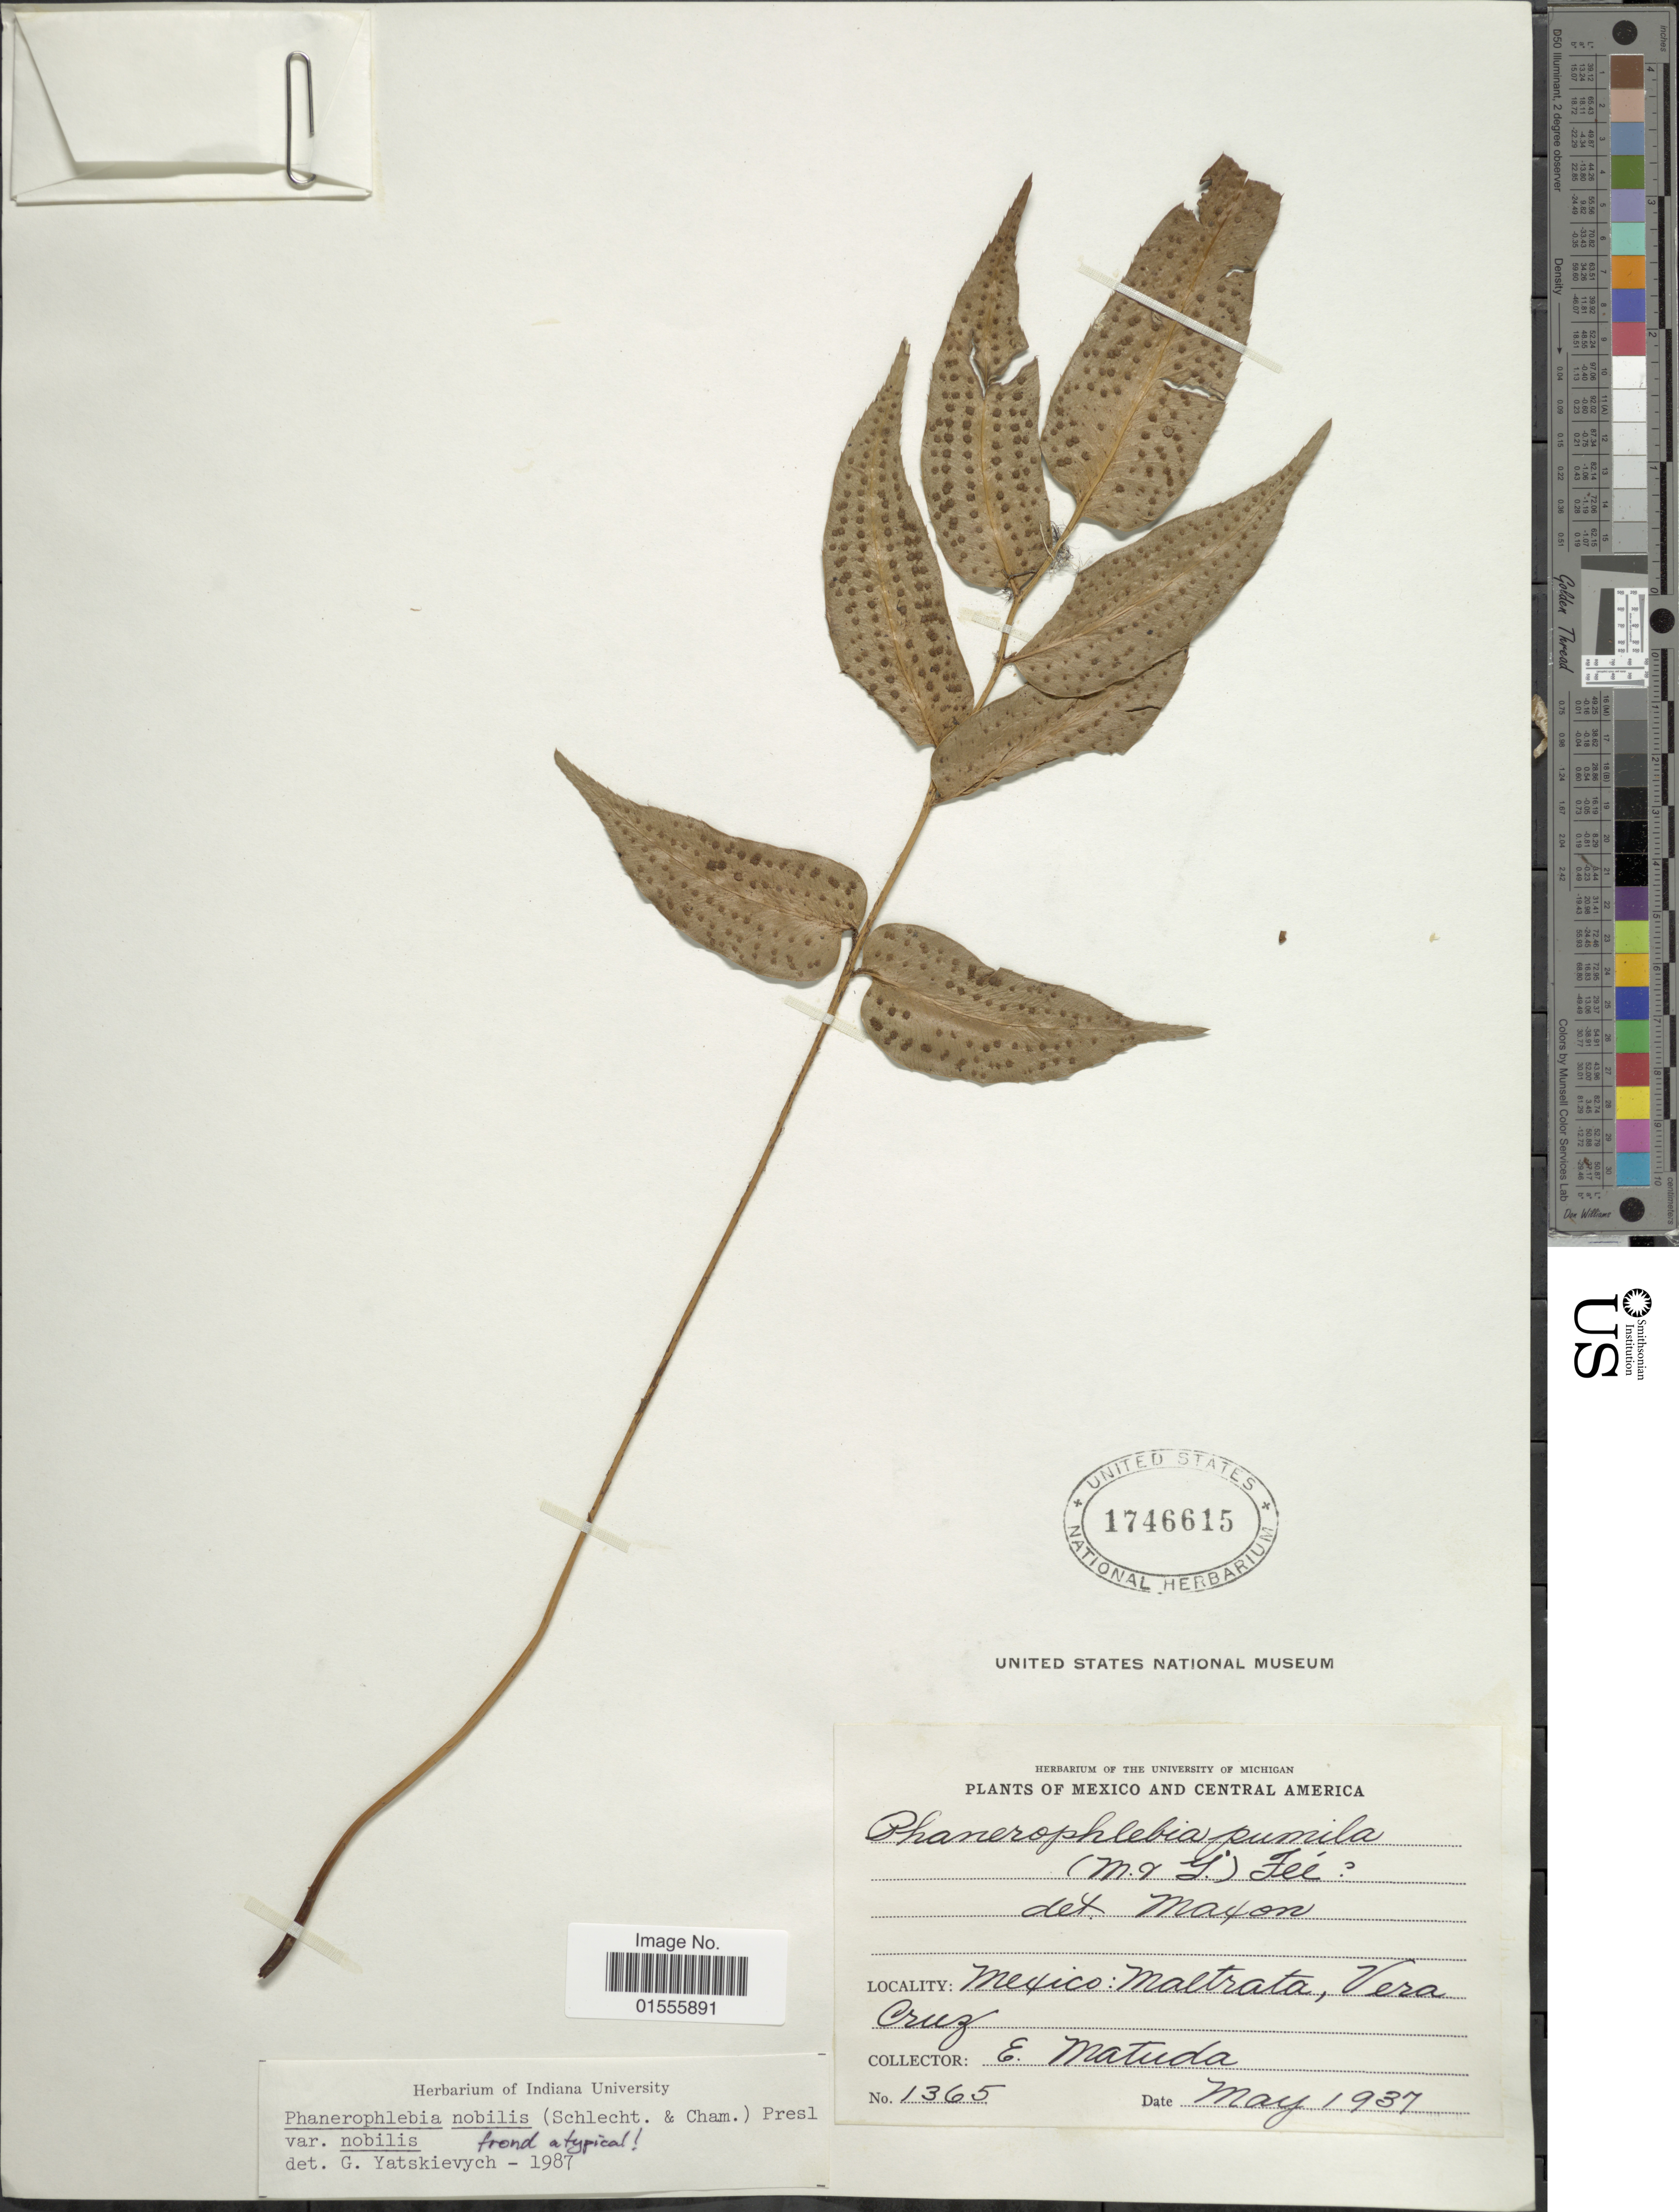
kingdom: Plantae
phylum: Tracheophyta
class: Polypodiopsida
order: Polypodiales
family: Dryopteridaceae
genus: Phanerophlebia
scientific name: Phanerophlebia nobilis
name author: (Schltdl. & Cham.) C. Presl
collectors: E. Matuda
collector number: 1365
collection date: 1937-05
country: Mexico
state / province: Veracruz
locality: Maltrata, Vera Cruz, Central America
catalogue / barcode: US 1746615